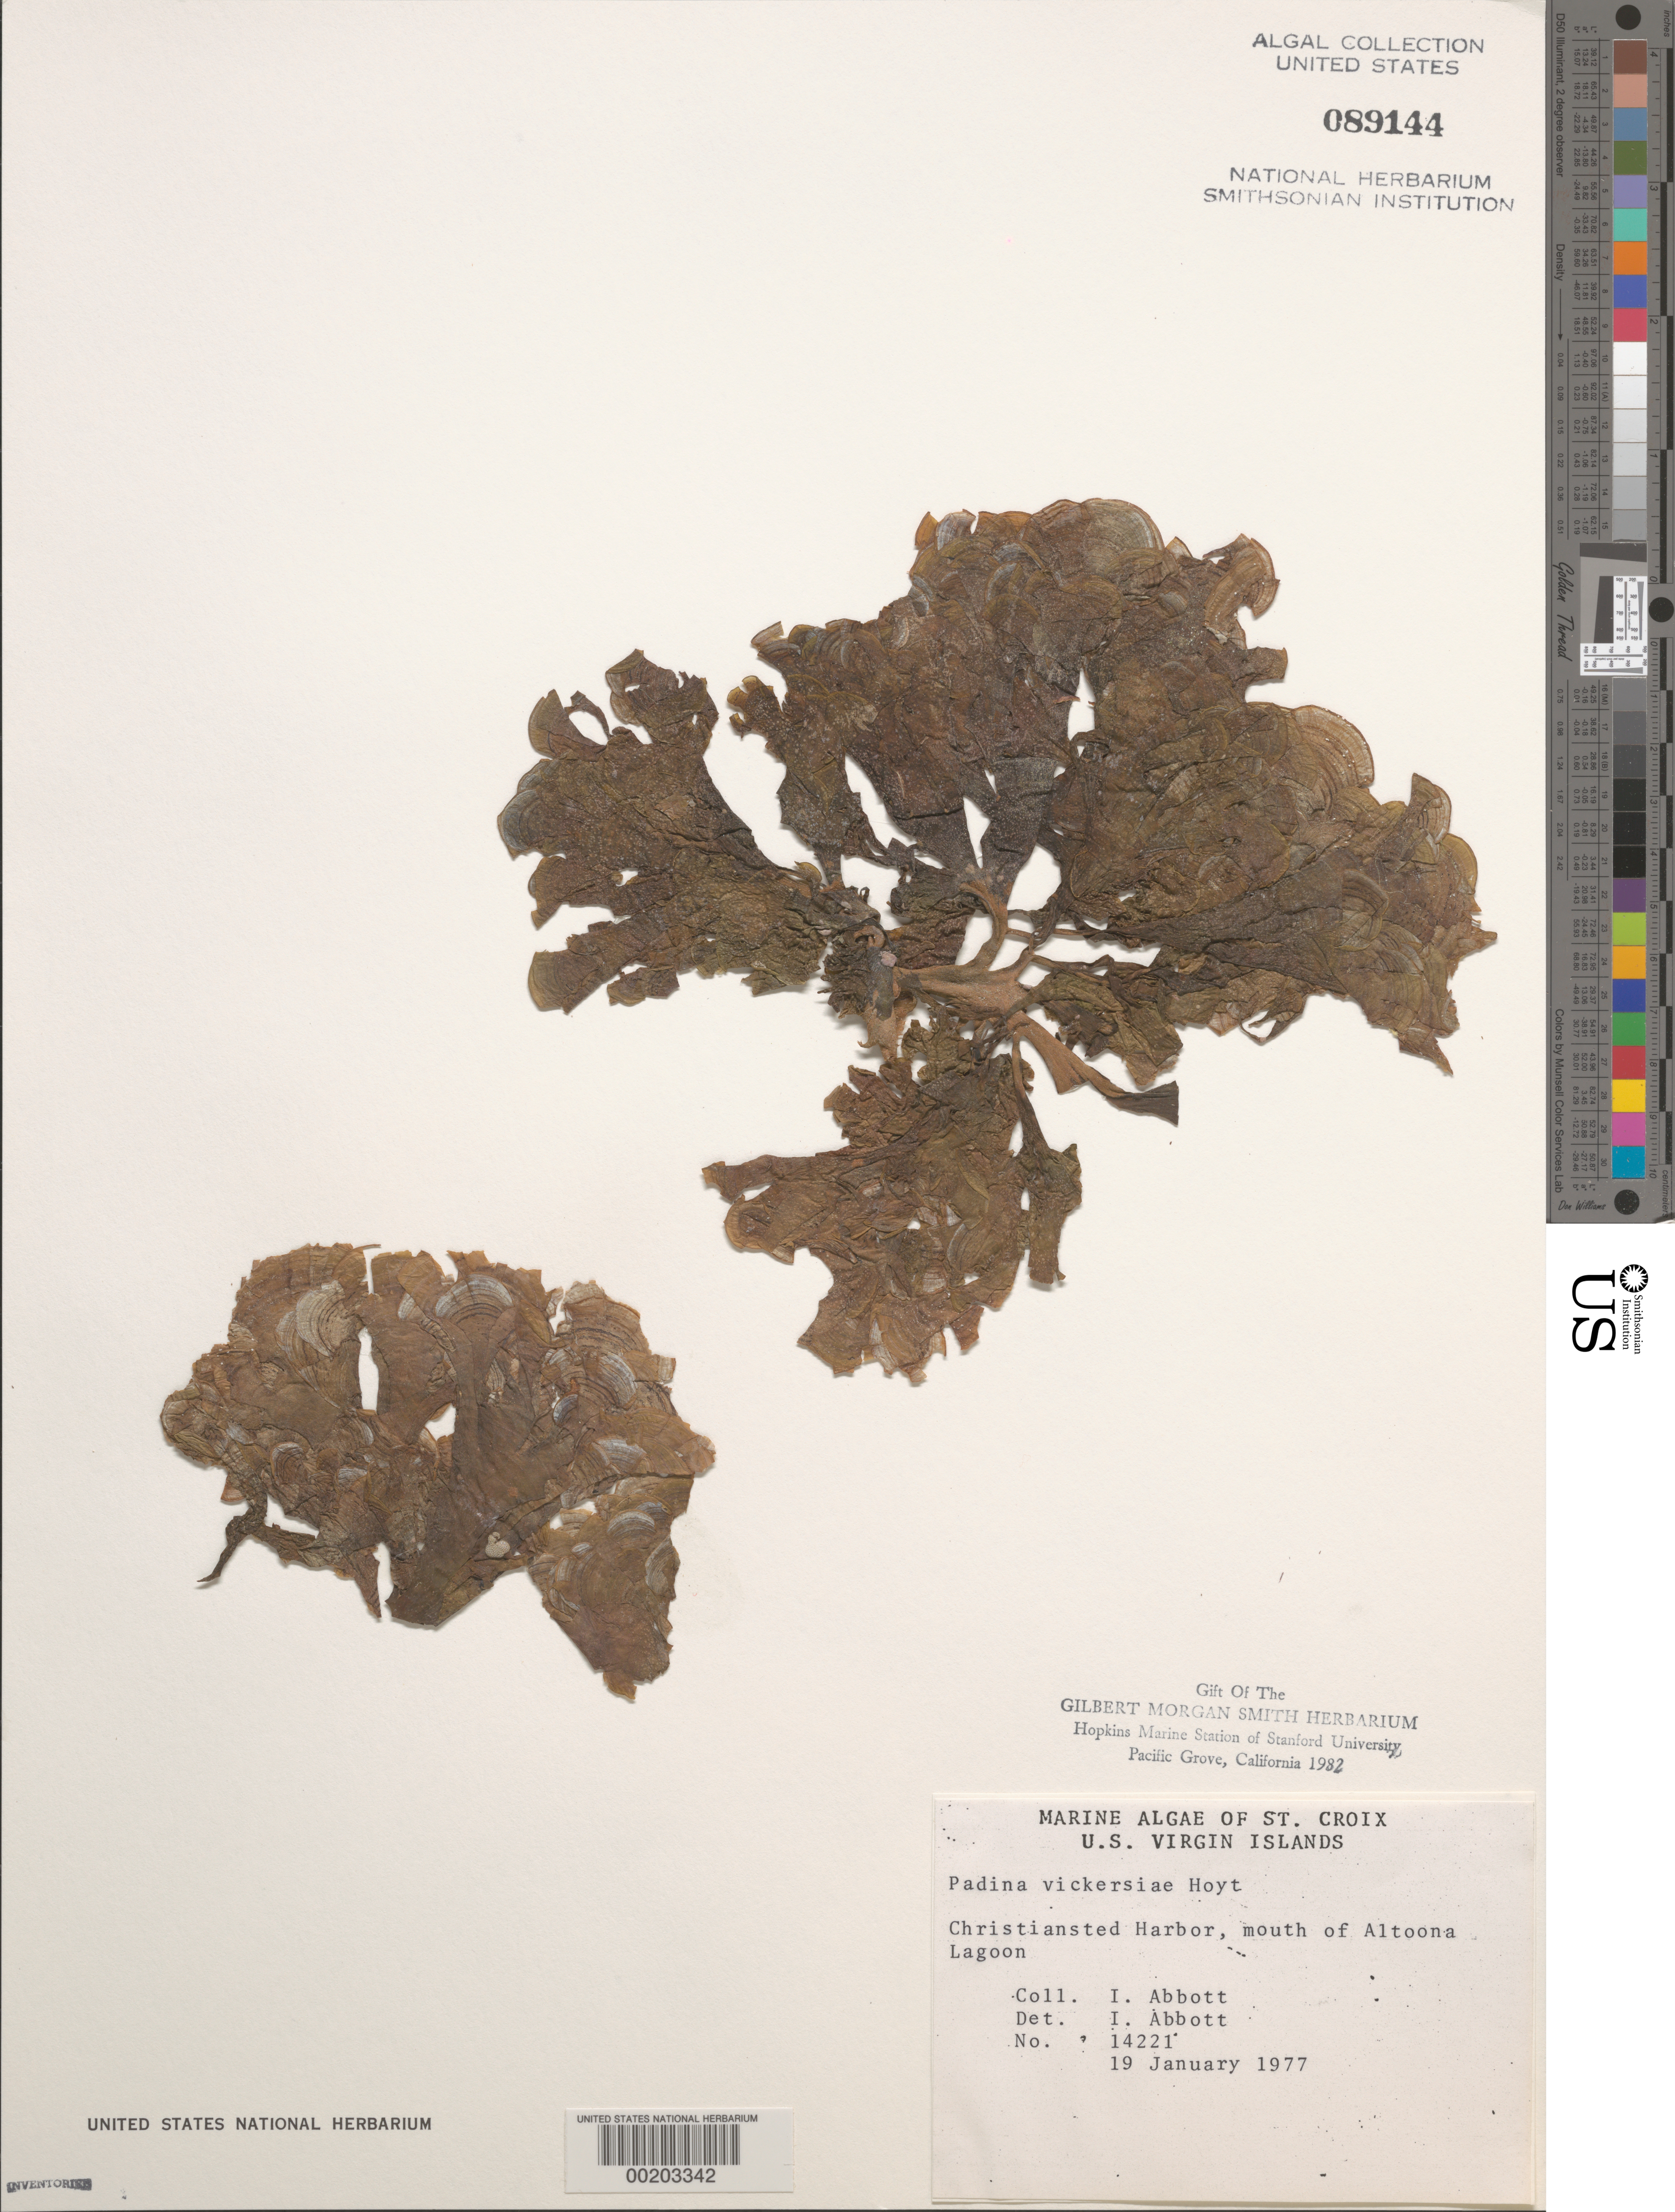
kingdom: Chromista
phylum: Ochrophyta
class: Phaeophyceae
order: Dictyotales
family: Dictyotaceae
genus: Padina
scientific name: Padina gymnospora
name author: (Kütz.) O.G. Sond.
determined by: Algae name updating Project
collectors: I. A. Abbott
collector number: IAA 14221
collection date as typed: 19 Jan 1977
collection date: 1977-01-19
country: U.S. Virgin Islands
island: St. Croix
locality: Christiansted Harbor, Altoona Lagoon mouth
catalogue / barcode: US 89144